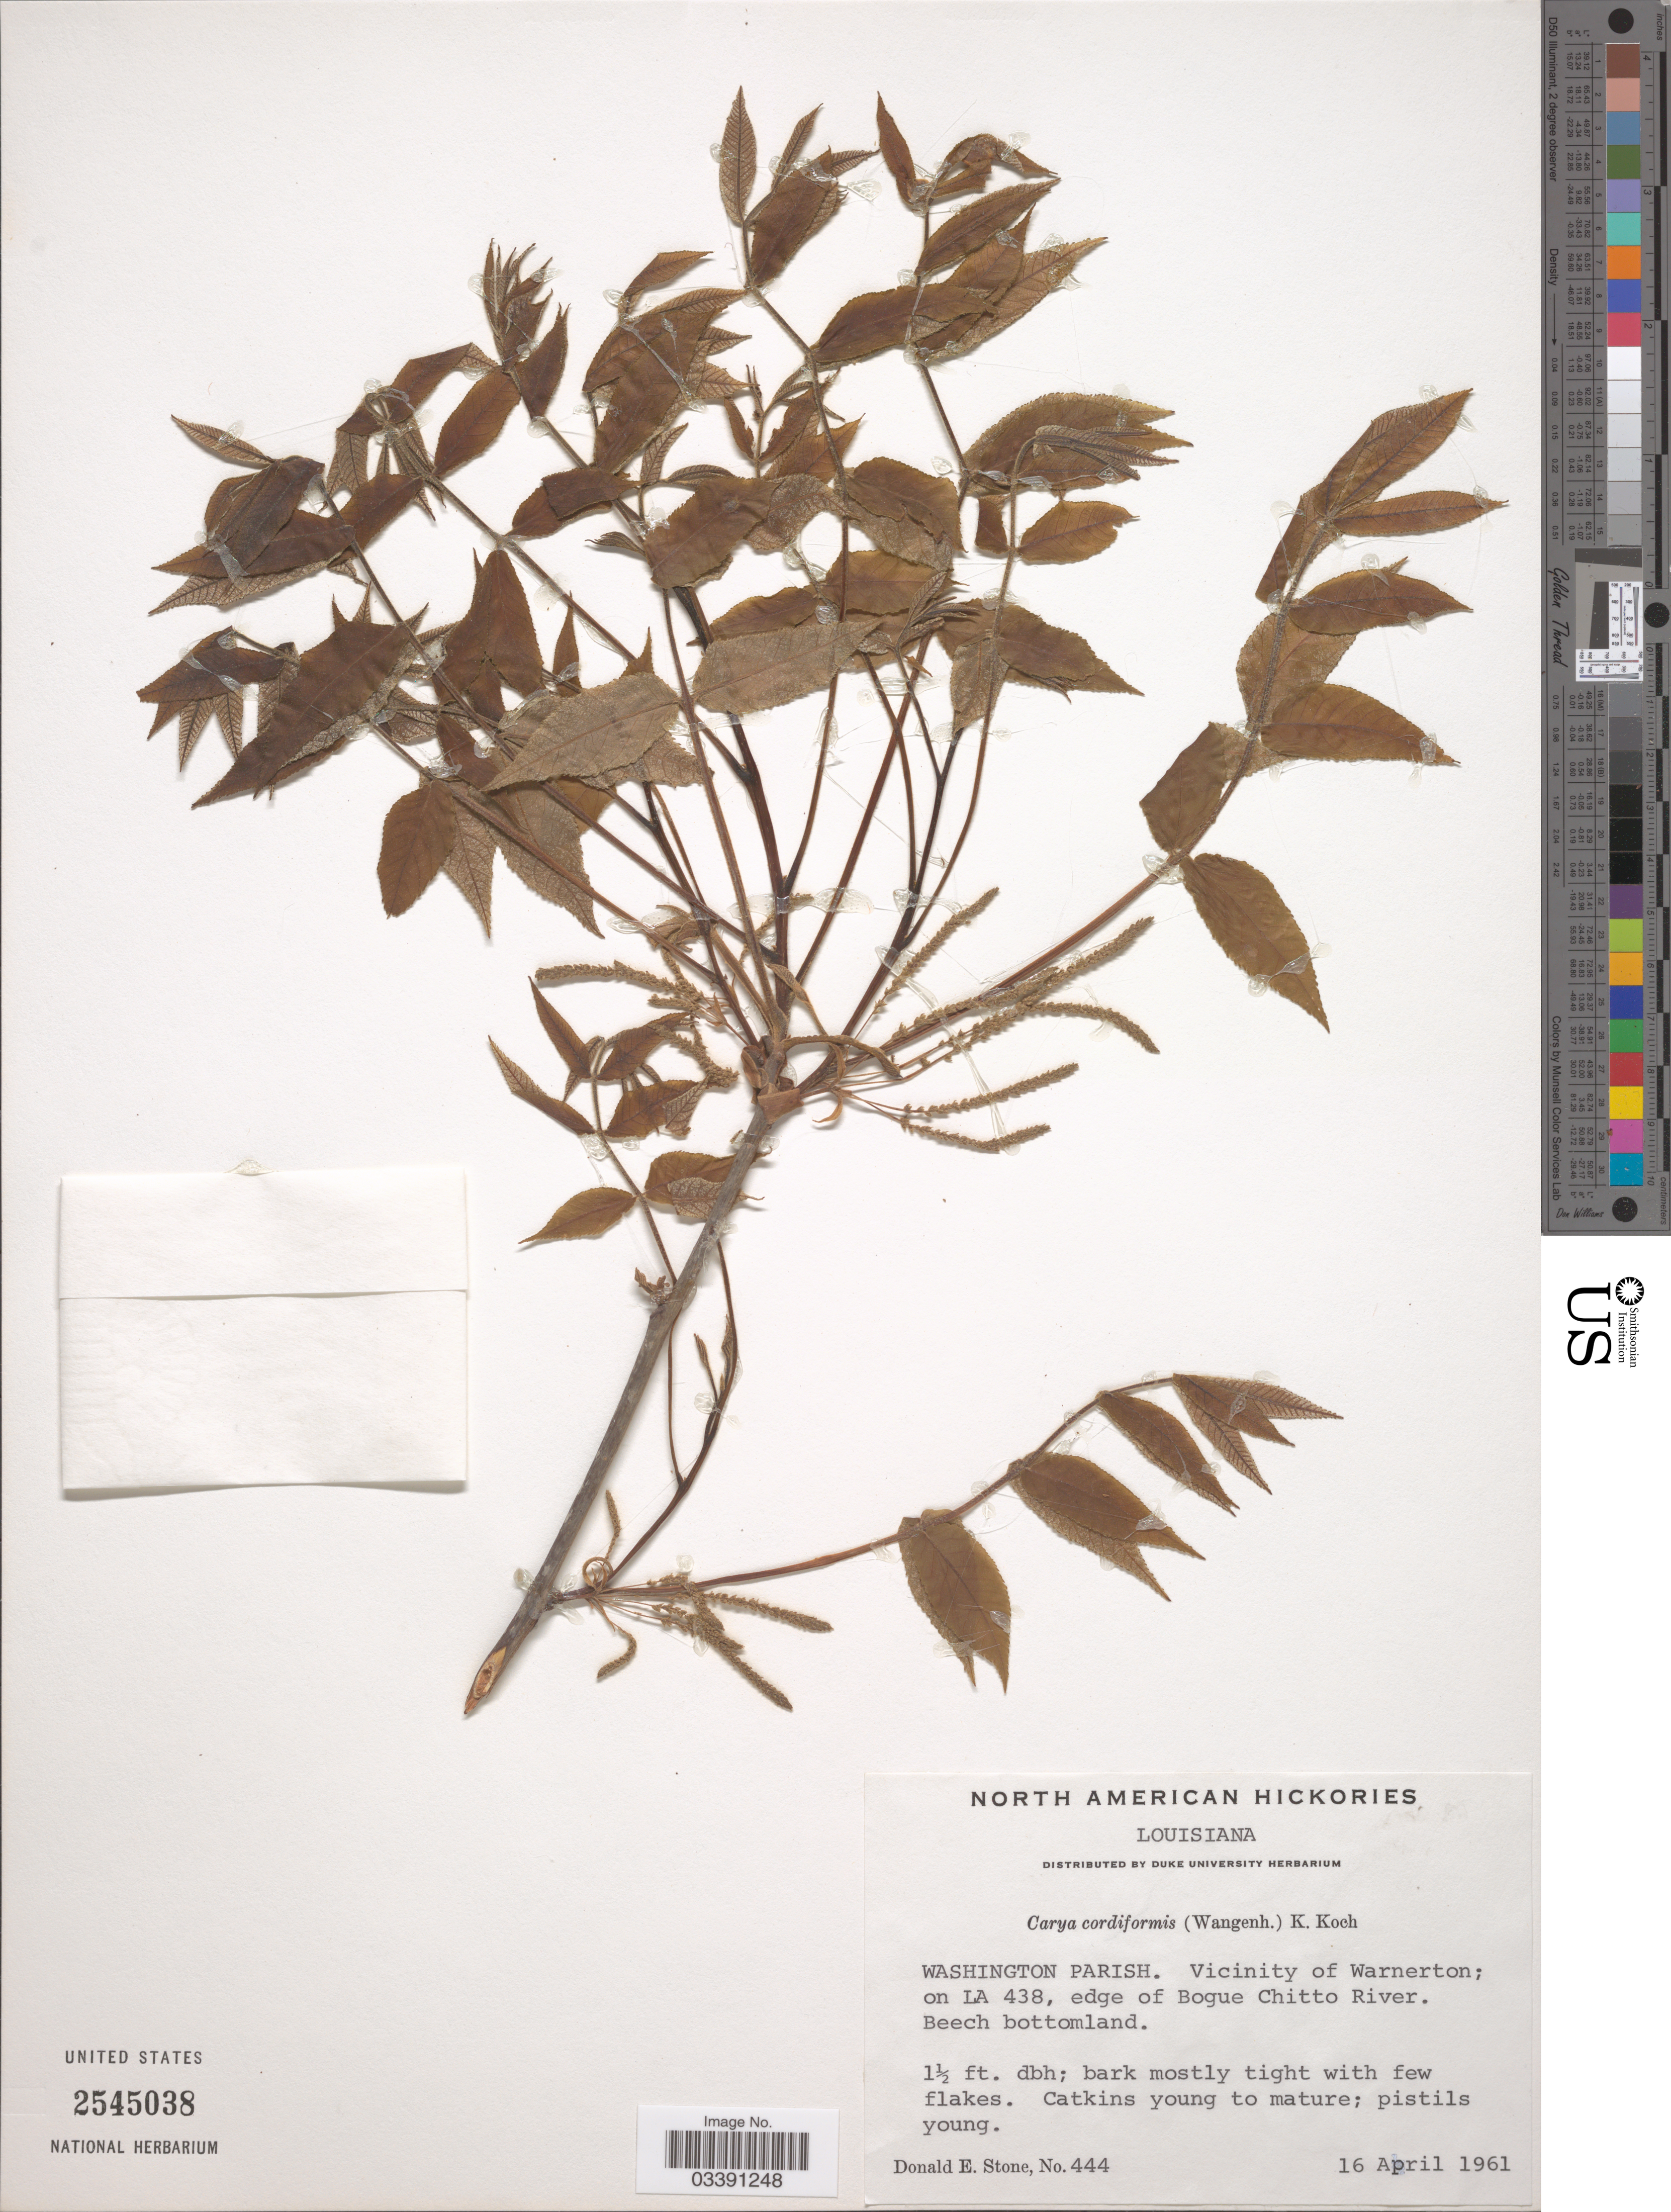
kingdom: Plantae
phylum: Tracheophyta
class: Magnoliopsida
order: Fagales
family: Juglandaceae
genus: Carya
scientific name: Carya cordiformis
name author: (Wangenh.) K. Koch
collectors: D. Stone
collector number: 444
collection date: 1961-04-16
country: United States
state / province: Louisiana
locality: Washington Parish. Vicinity of Warnerton; on LA 438, edge of Bogue Chitto River. Beech bottomland.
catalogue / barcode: US 2545038